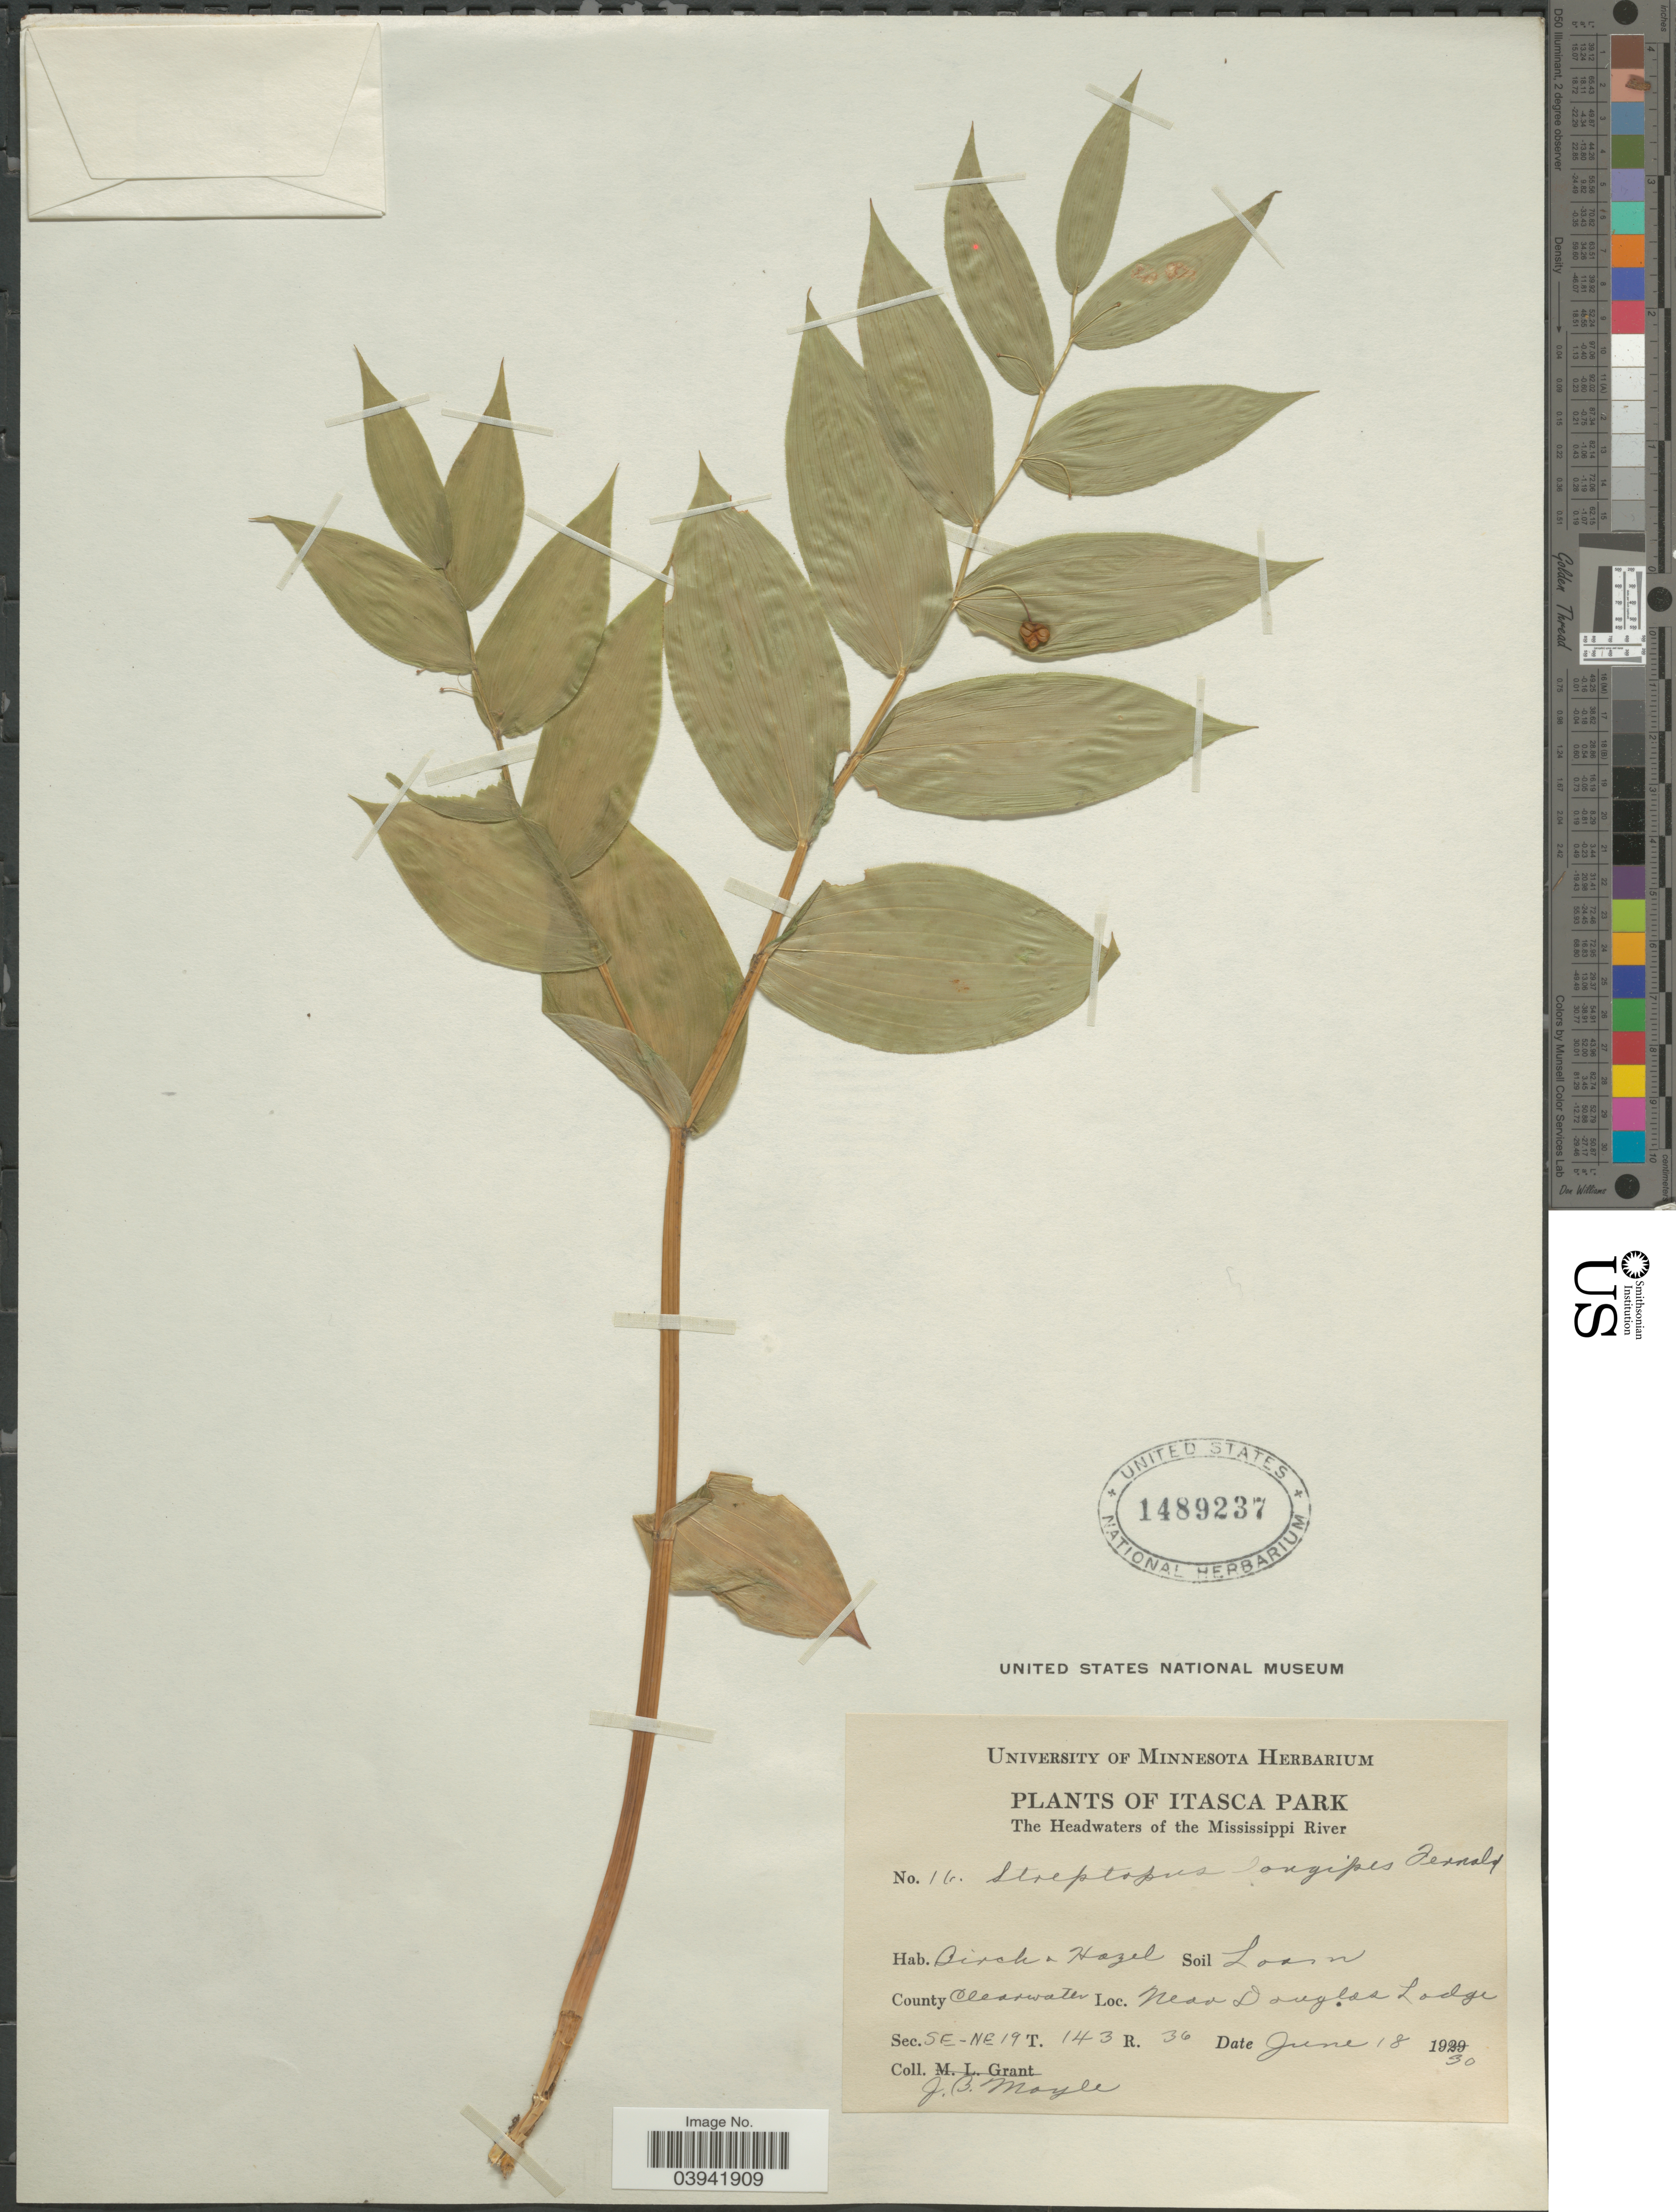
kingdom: Plantae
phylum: Tracheophyta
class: Liliopsida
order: Liliales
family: Liliaceae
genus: Streptopus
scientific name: Streptopus roseus var. longipes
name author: (Fernald) Fassett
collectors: J. Mayer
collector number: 16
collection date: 1930-06-18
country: United States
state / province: Minnesota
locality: Itasca Park. The Headwaters of the Mississippi River. County Clearwater. Near Douglas Lodge. Sec. SE-NE 19 T. 143 R. 36.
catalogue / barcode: US 1489237